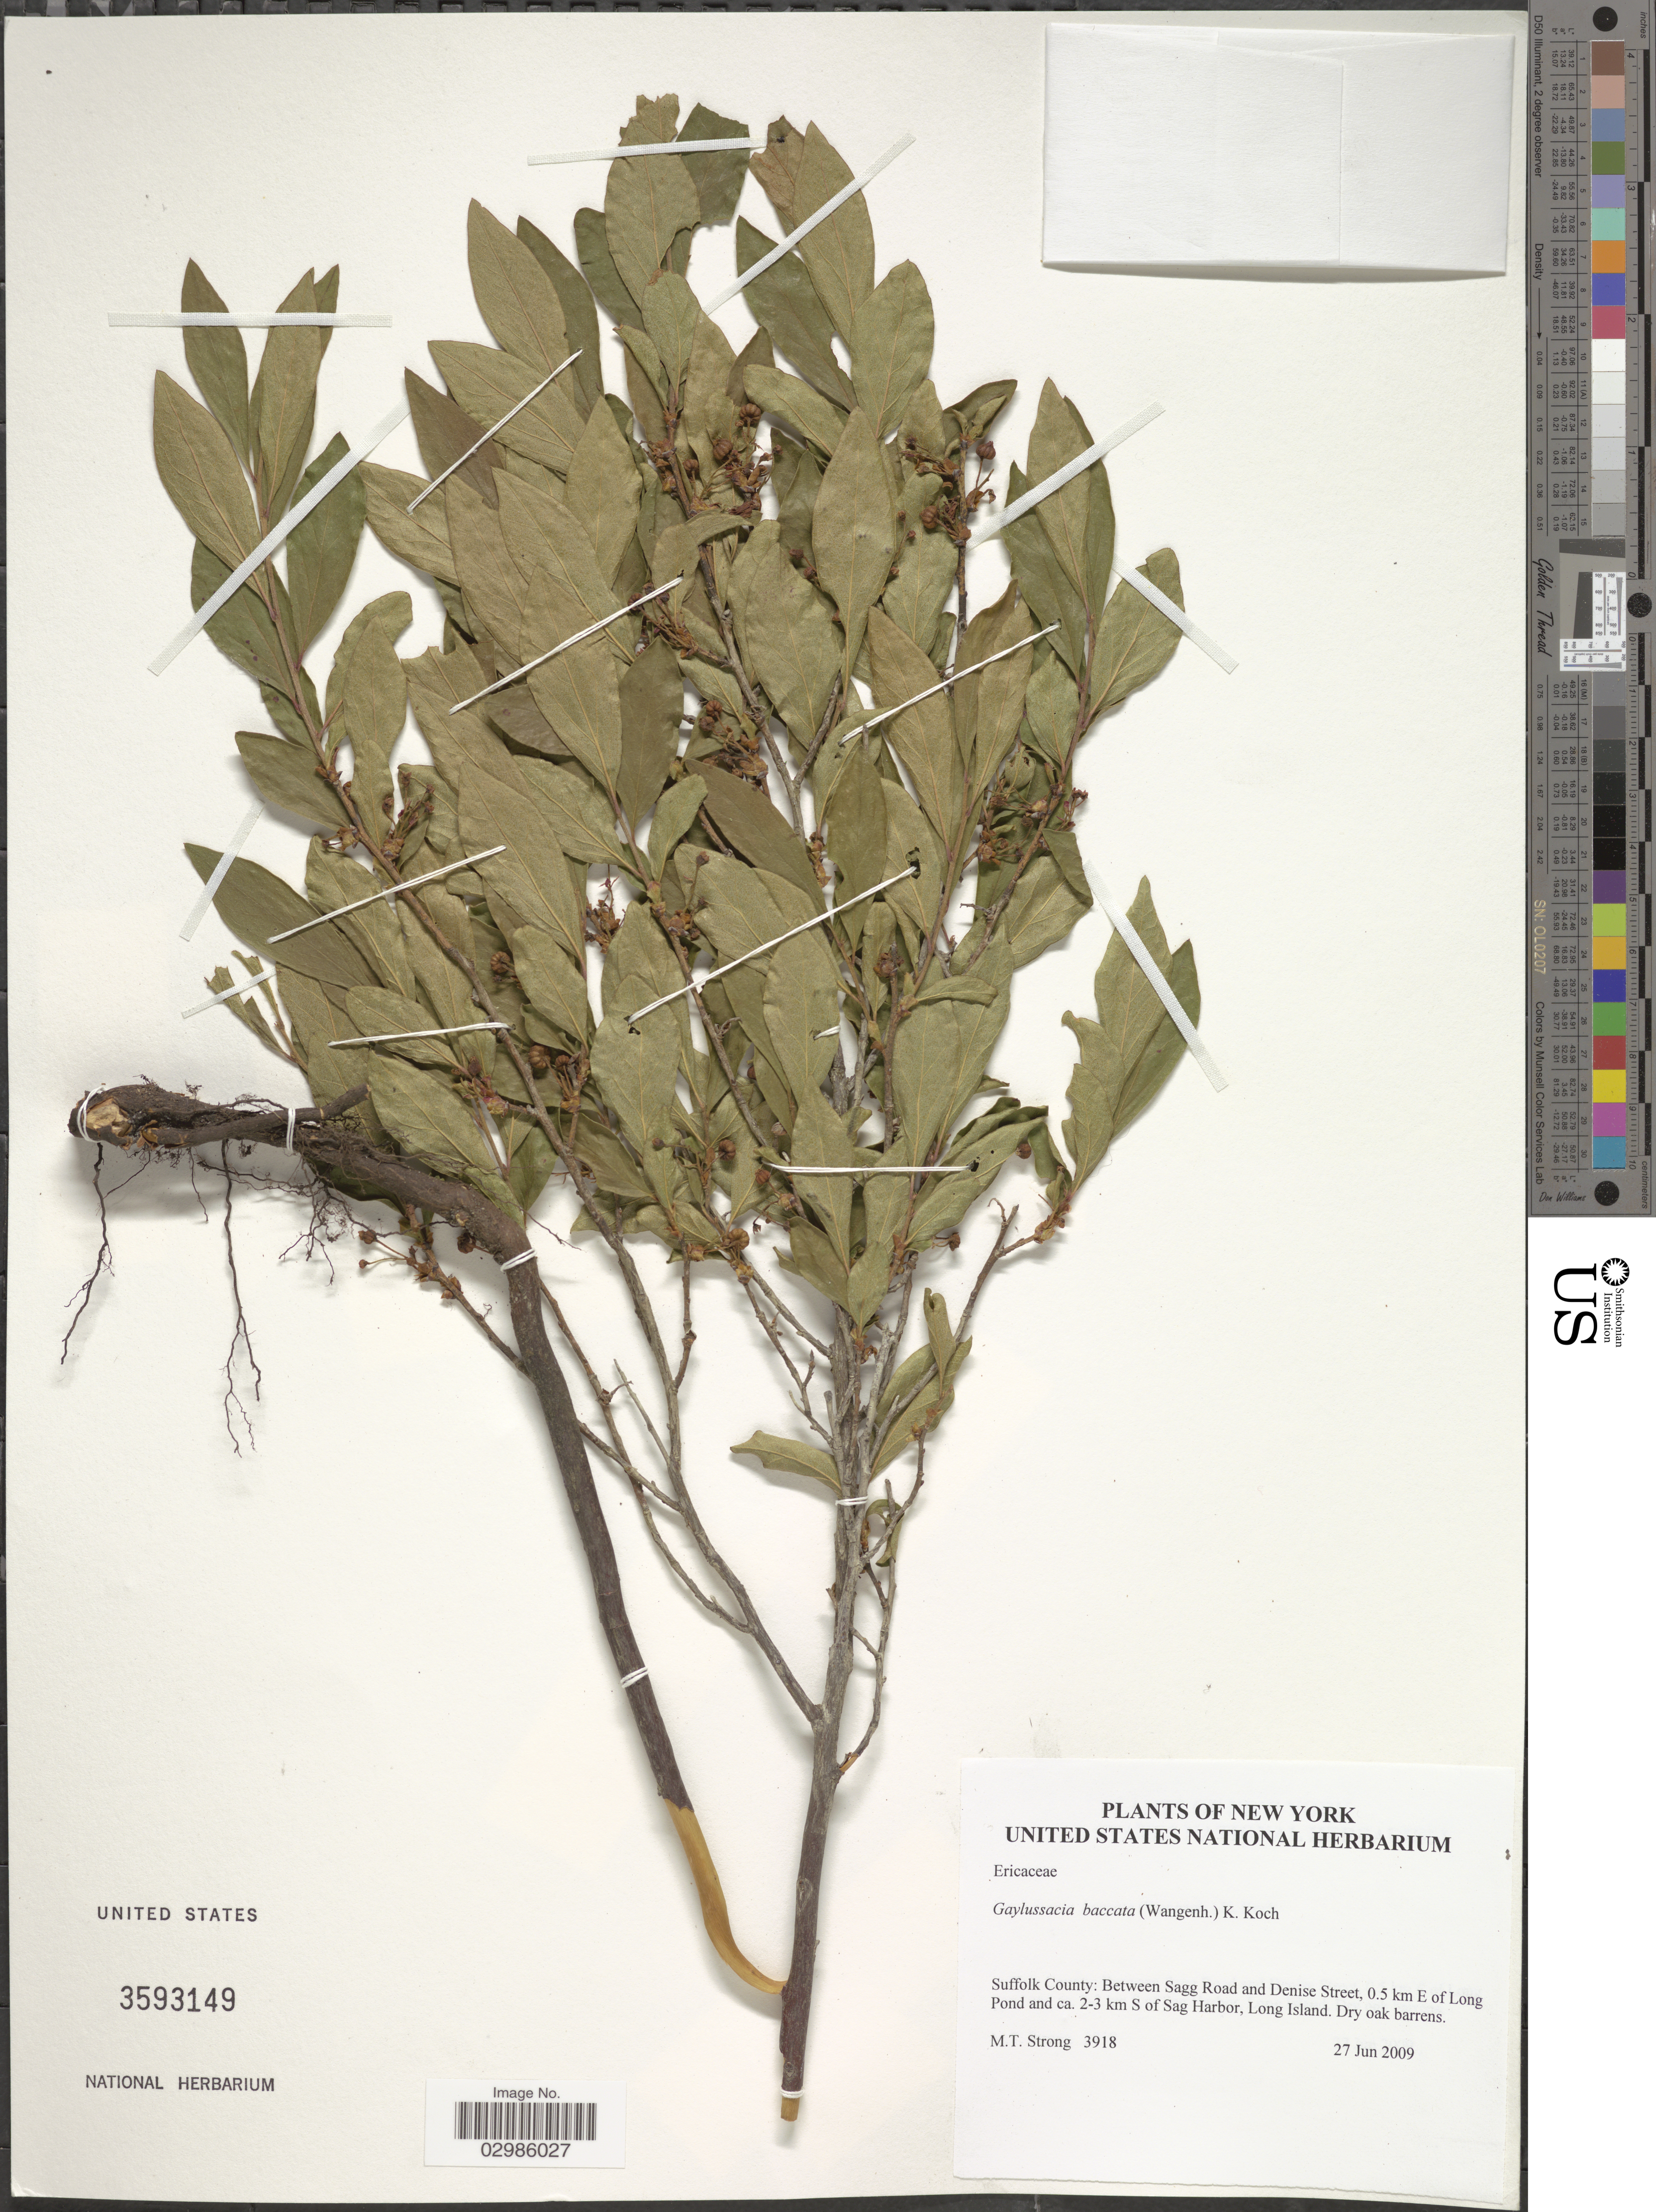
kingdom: Plantae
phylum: Tracheophyta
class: Magnoliopsida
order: Ericales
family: Ericaceae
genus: Gaylussacia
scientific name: Gaylussacia baccata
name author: (Wangenh.) K. Koch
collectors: M. T. Strong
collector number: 3918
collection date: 2009-06-27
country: United States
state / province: New York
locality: Suffolk County: Between Sagg Road and Denise Street, 0.5 km E of Long Pond and ca. 2-3 km S of Sag Harbor, Long Island. Dry oak barrens.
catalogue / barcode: US 3593149